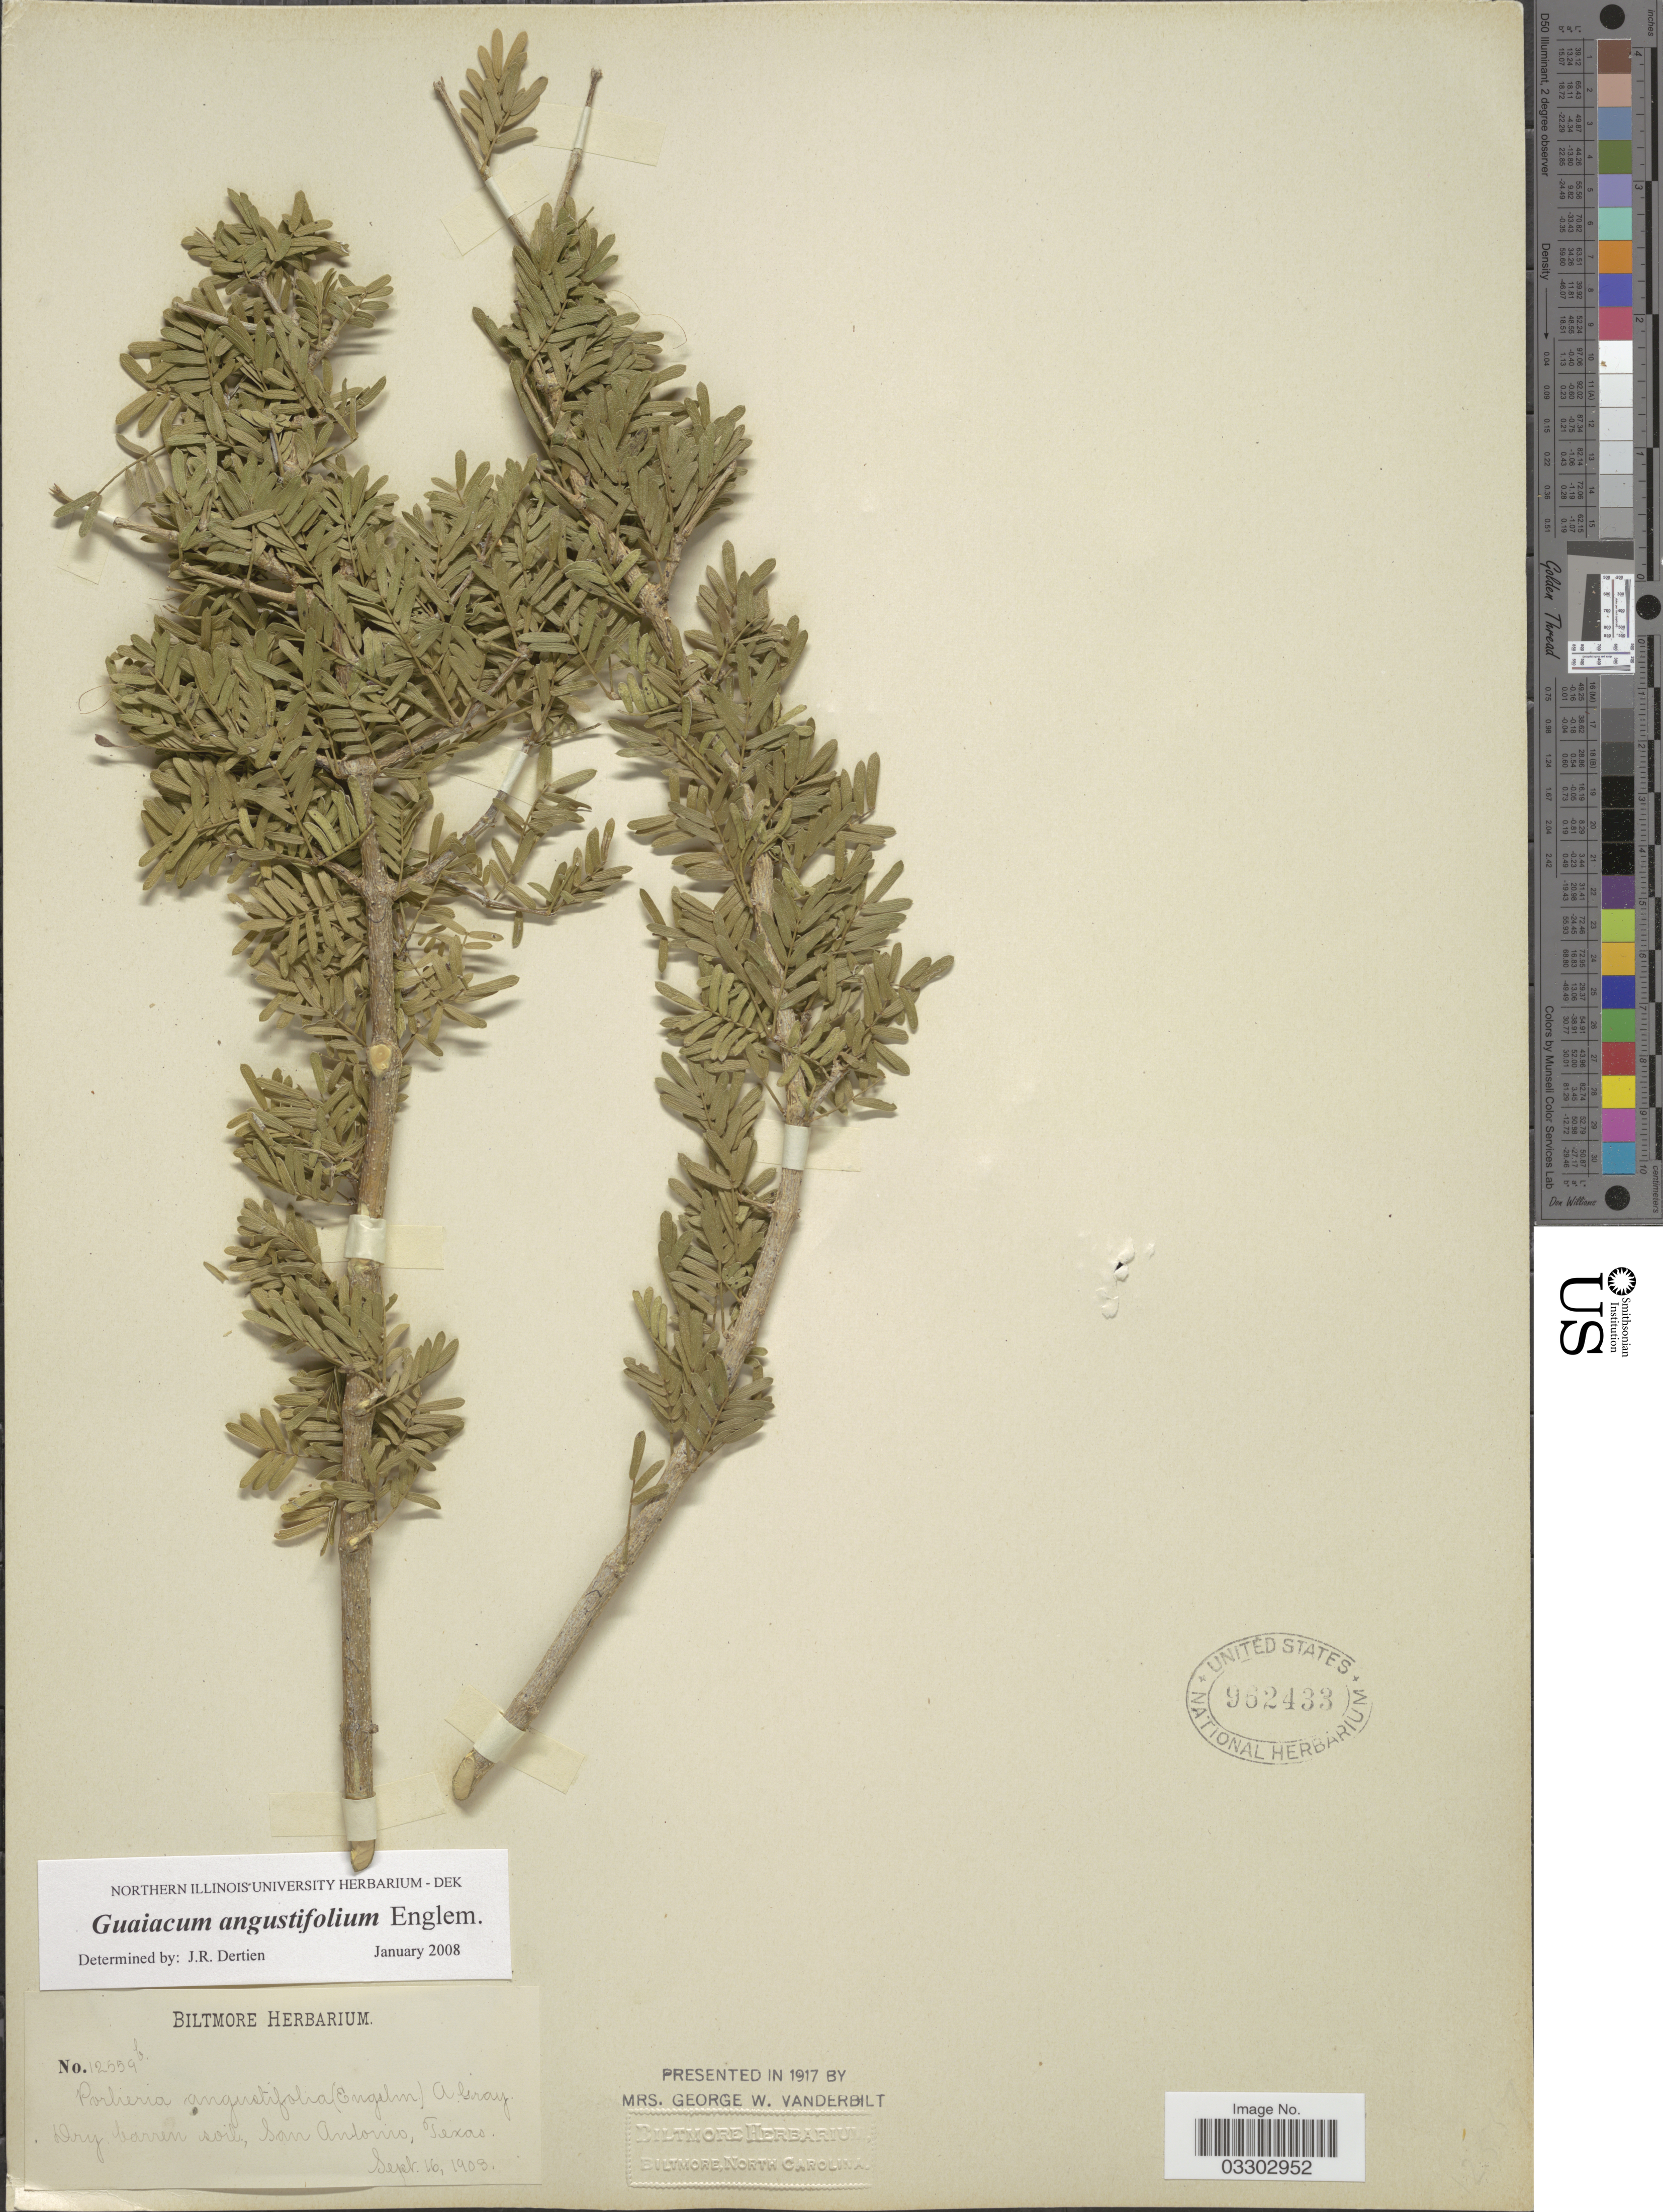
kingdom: Plantae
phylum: Tracheophyta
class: Magnoliopsida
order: Zygophyllales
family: Zygophyllaceae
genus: Guaiacum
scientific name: Guaiacum angustifolium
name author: Engelm.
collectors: ex herb. Biltmore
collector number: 12559b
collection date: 1903-09-16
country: United States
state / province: Texas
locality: San Antonio.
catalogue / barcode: US 962433